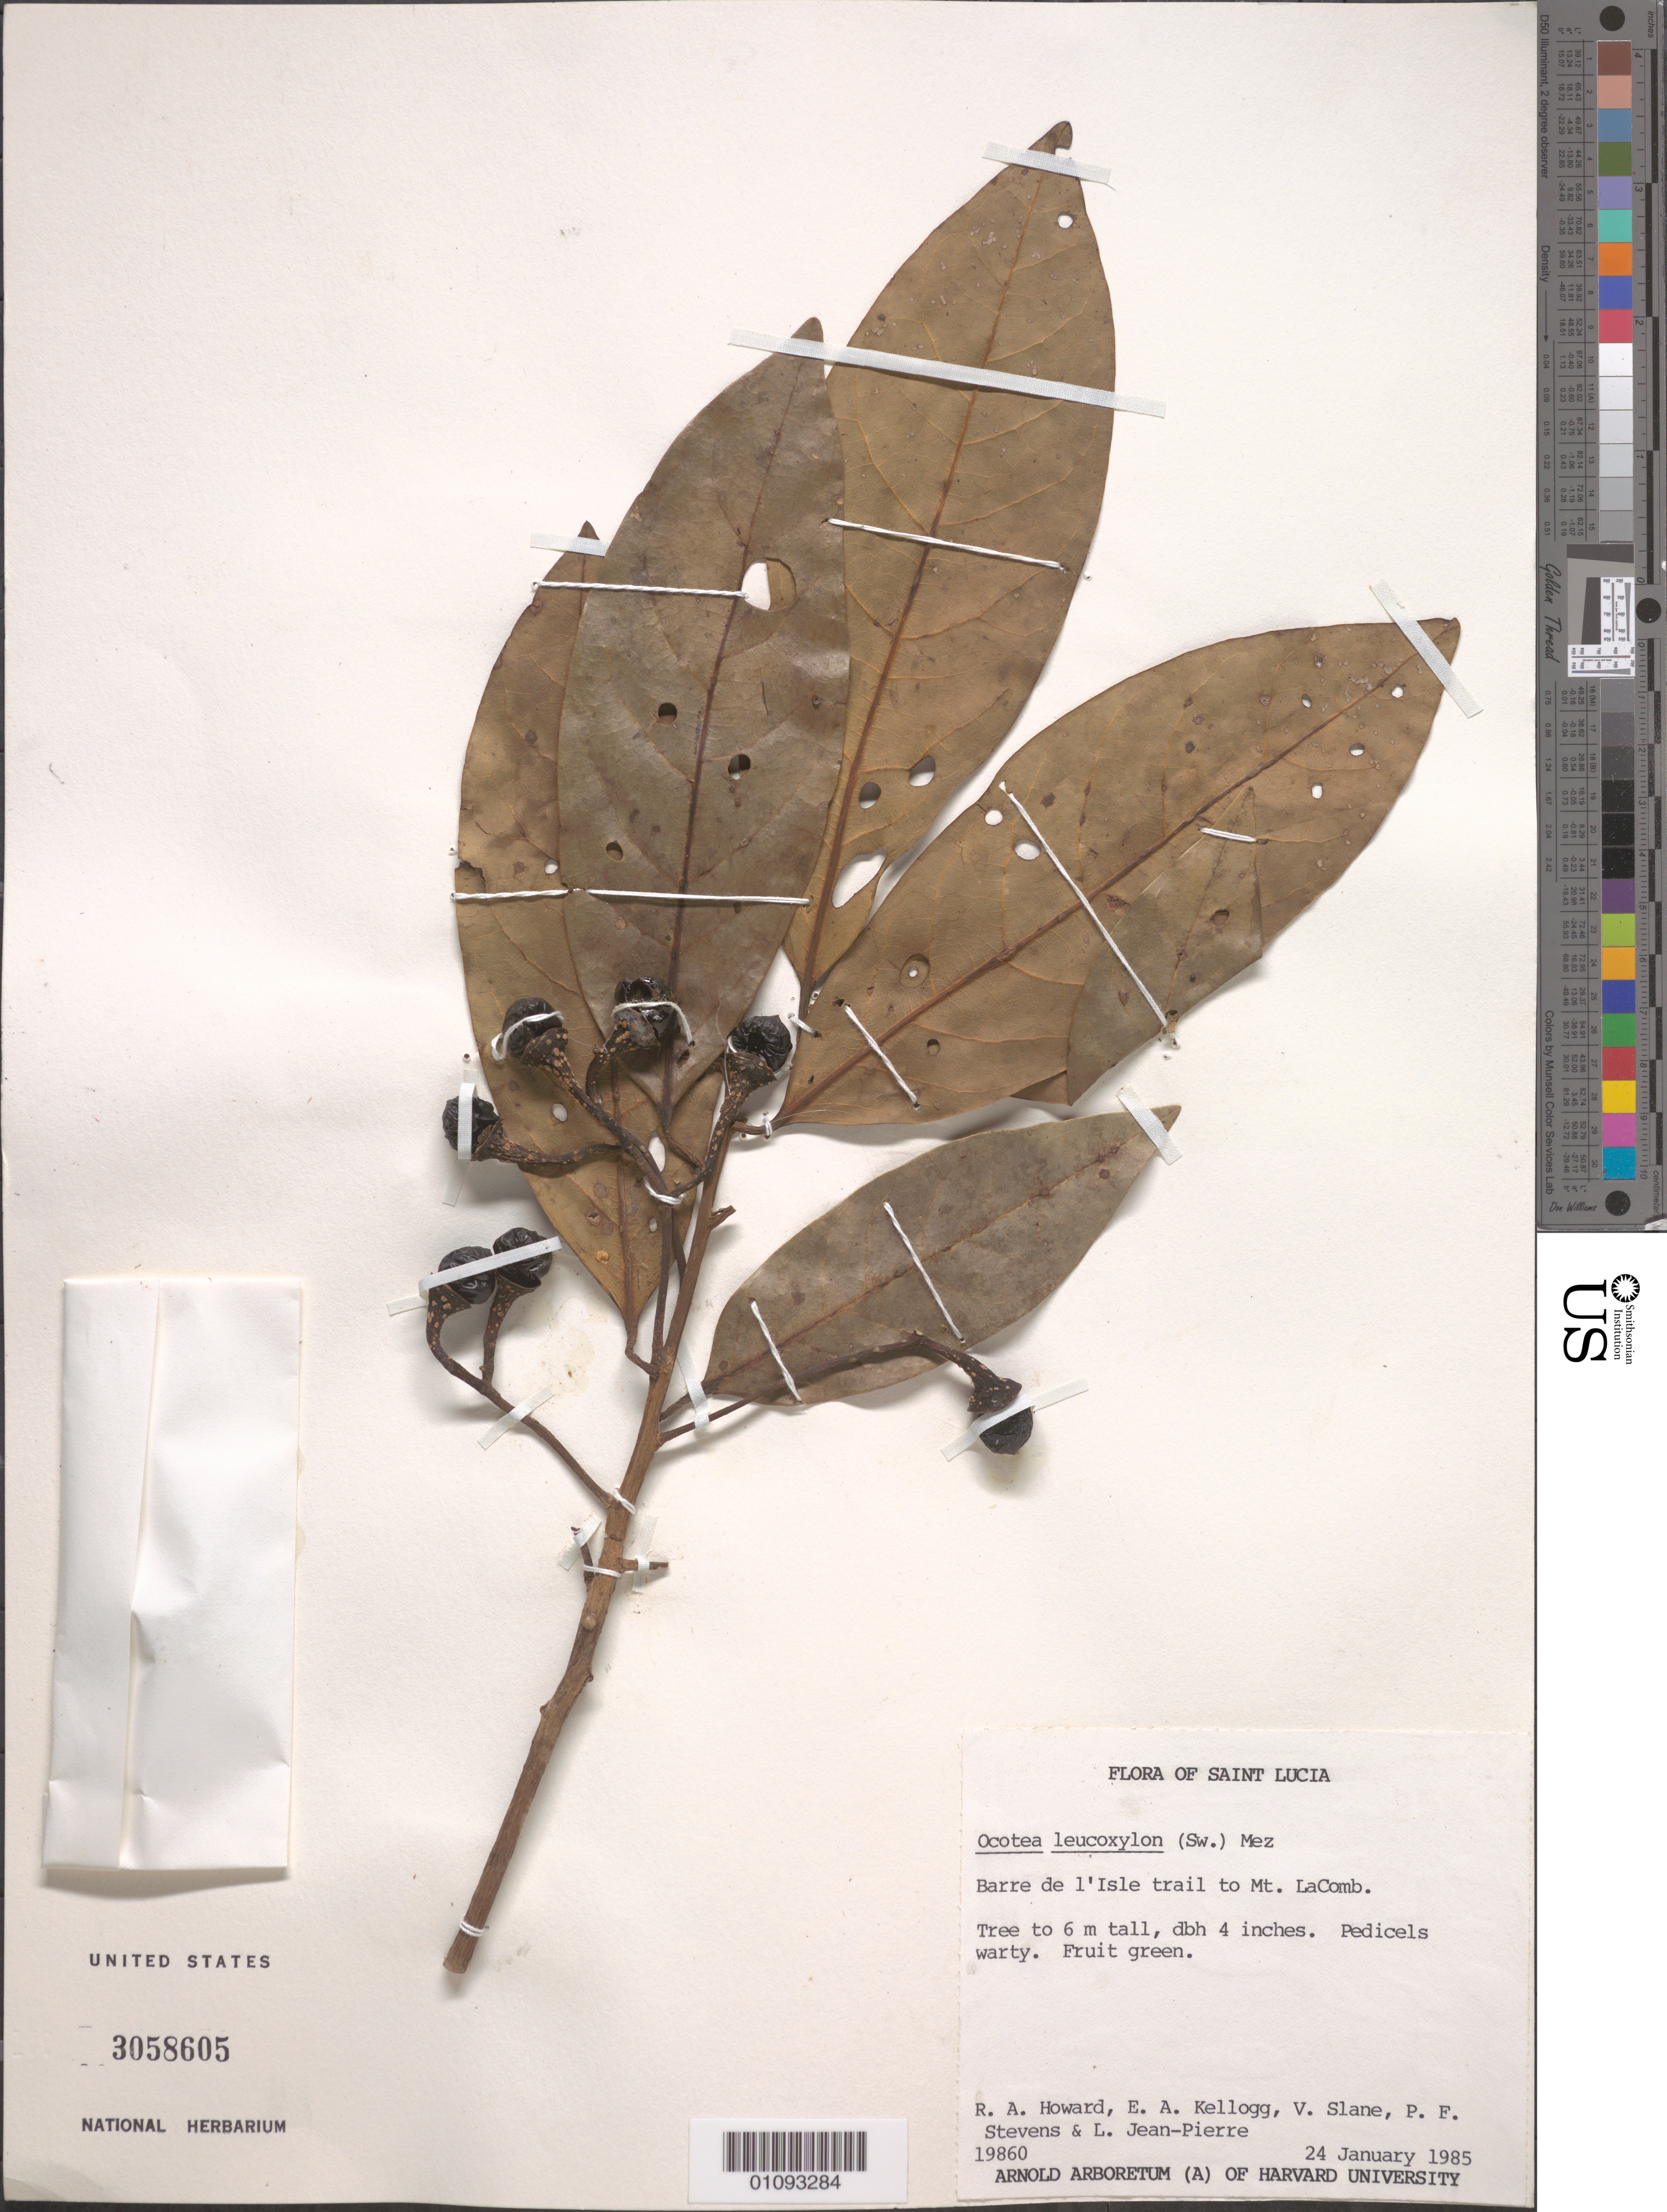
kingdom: Plantae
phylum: Tracheophyta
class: Magnoliopsida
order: Laurales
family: Lauraceae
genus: Ocotea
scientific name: Ocotea leucoxylon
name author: (Sw.) Laness.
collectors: R. A. Howard, E. A. Kellogg, V. Slane, P. F. Stevens & L. L. Jean-Pierre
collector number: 19860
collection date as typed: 24 Jan 1985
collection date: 1985-01-24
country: St. Lucia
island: St. Lucia I.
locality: Mt LaComb.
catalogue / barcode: US 3058605